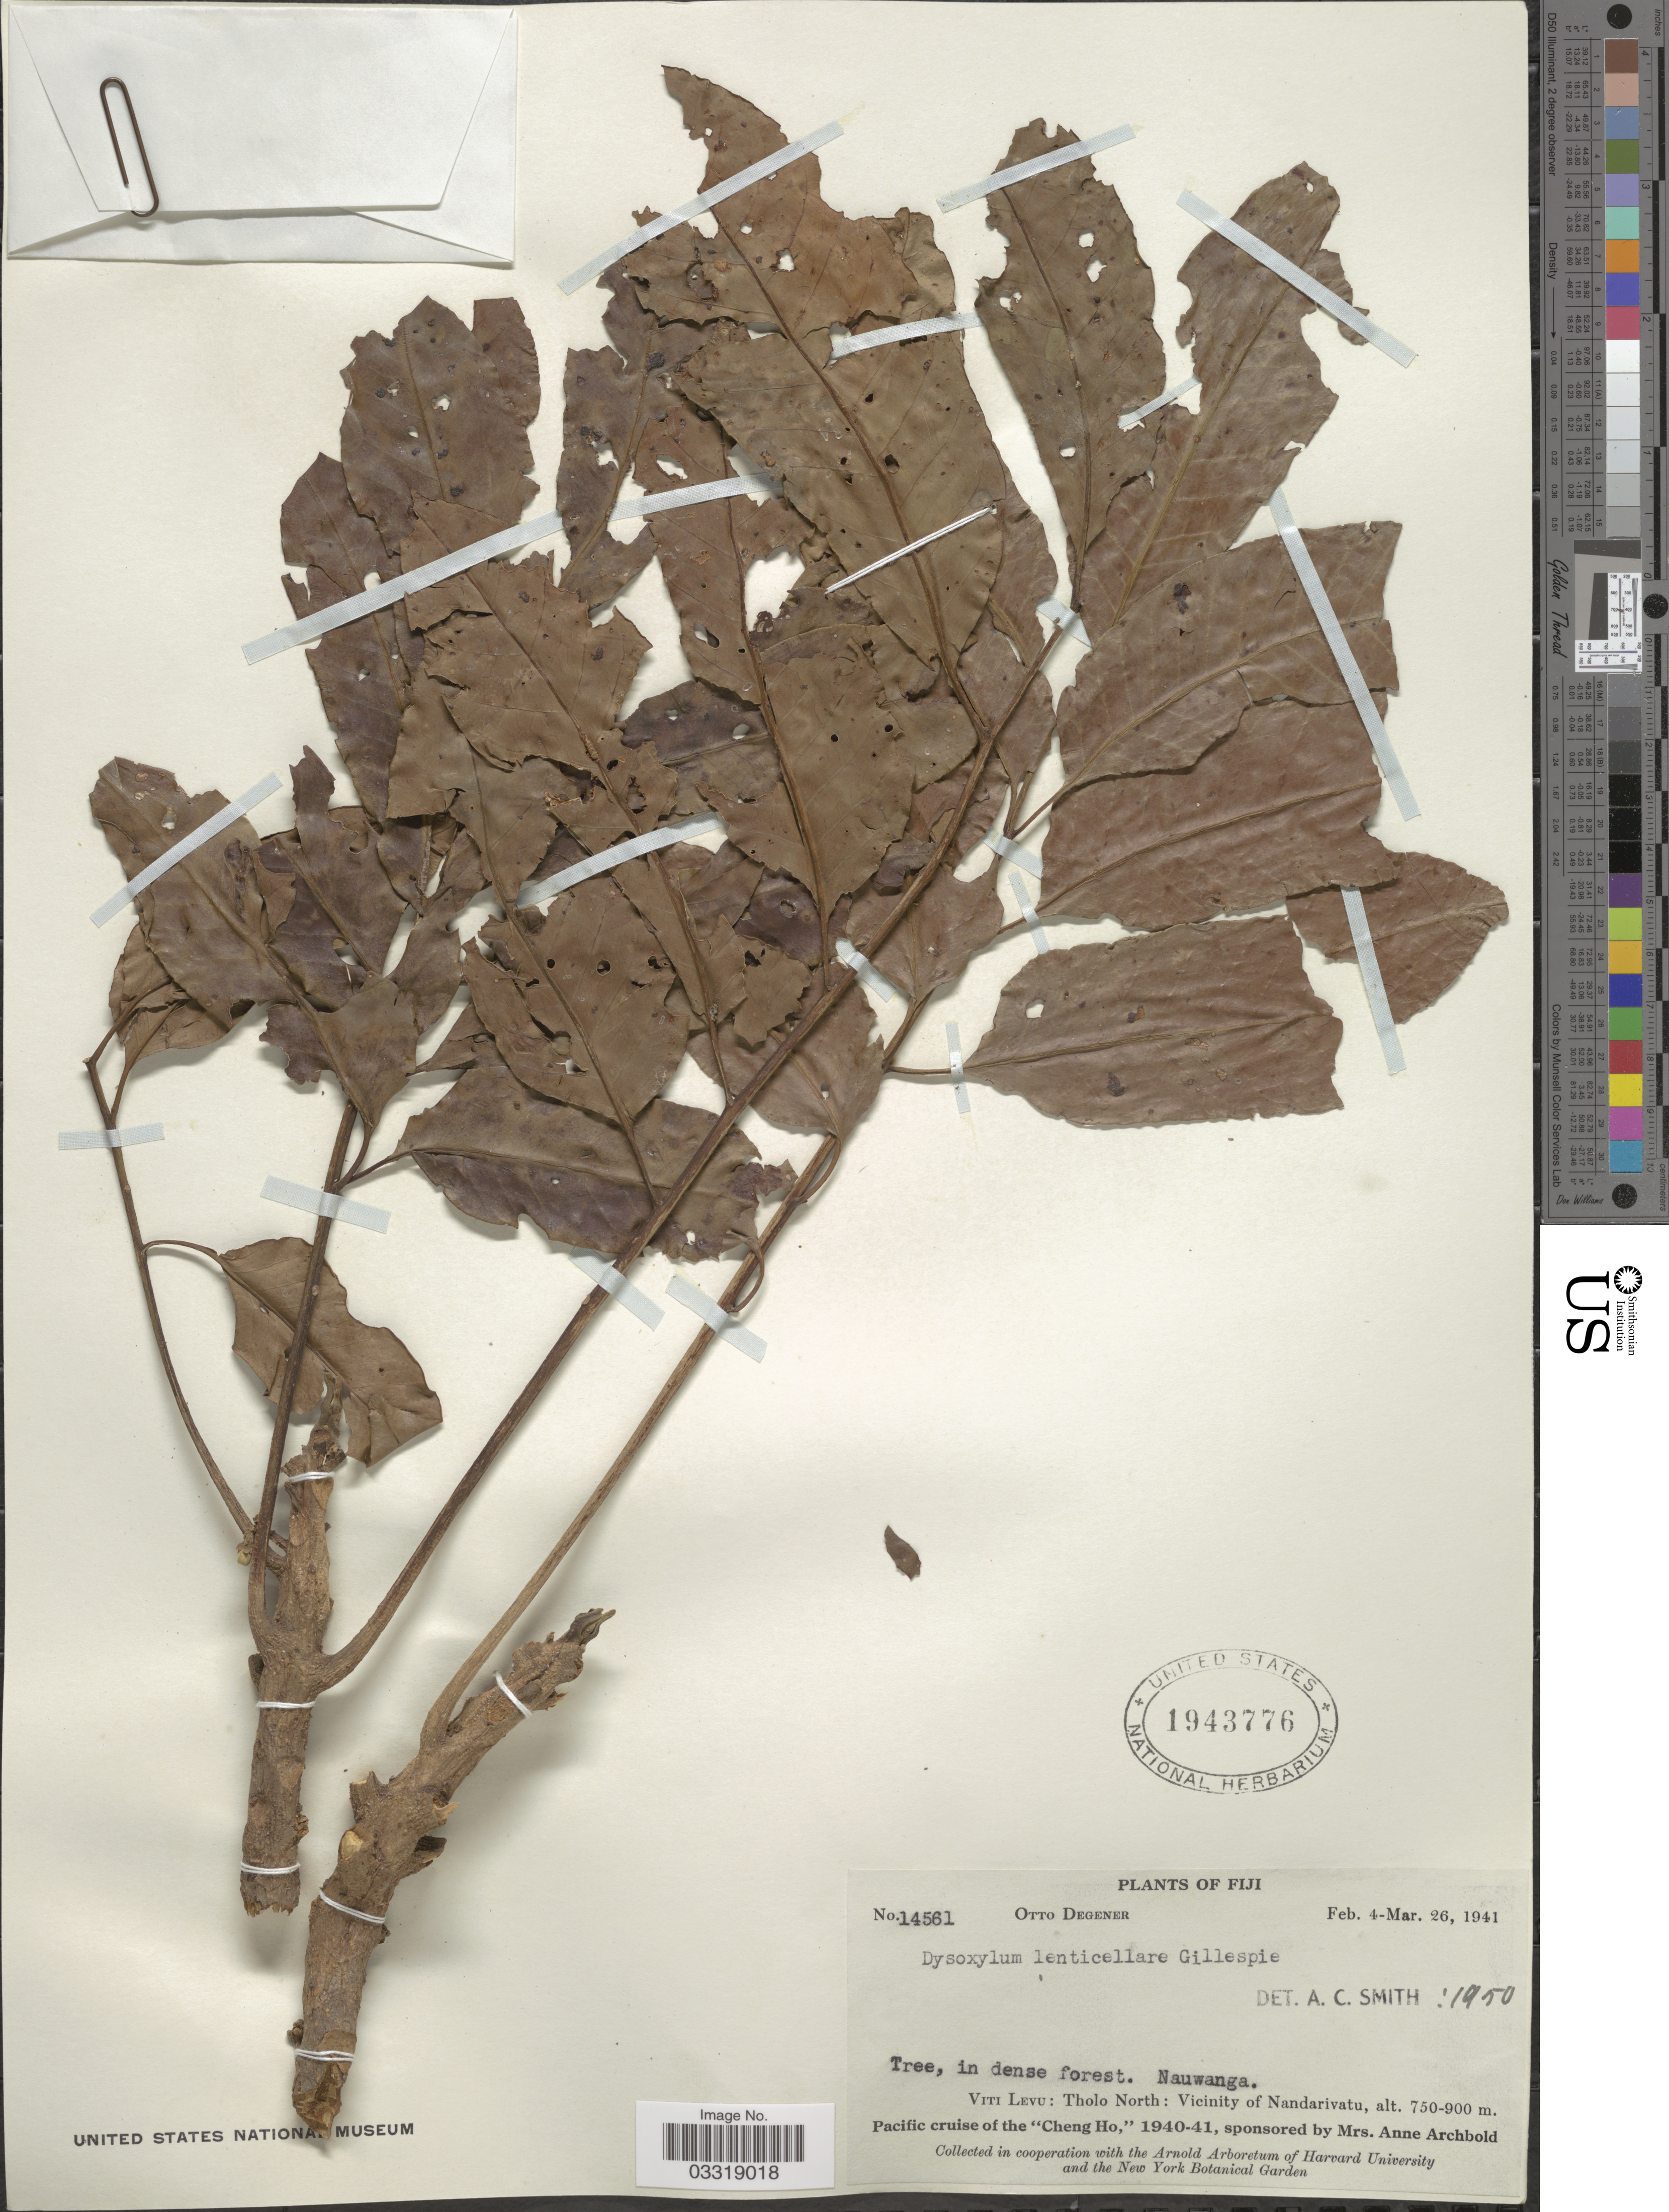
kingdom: Plantae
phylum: Tracheophyta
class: Magnoliopsida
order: Sapindales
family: Meliaceae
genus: Didymocheton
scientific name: Didymocheton lenticellaris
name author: (Gillespie) Harms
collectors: O. Degener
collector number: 14561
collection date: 1941-02-04/1941-03-26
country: Fiji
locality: Viti Levu: Tholo North: Vicinity of Nandarivatu. Nauwanga.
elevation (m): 750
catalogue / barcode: US 1943776